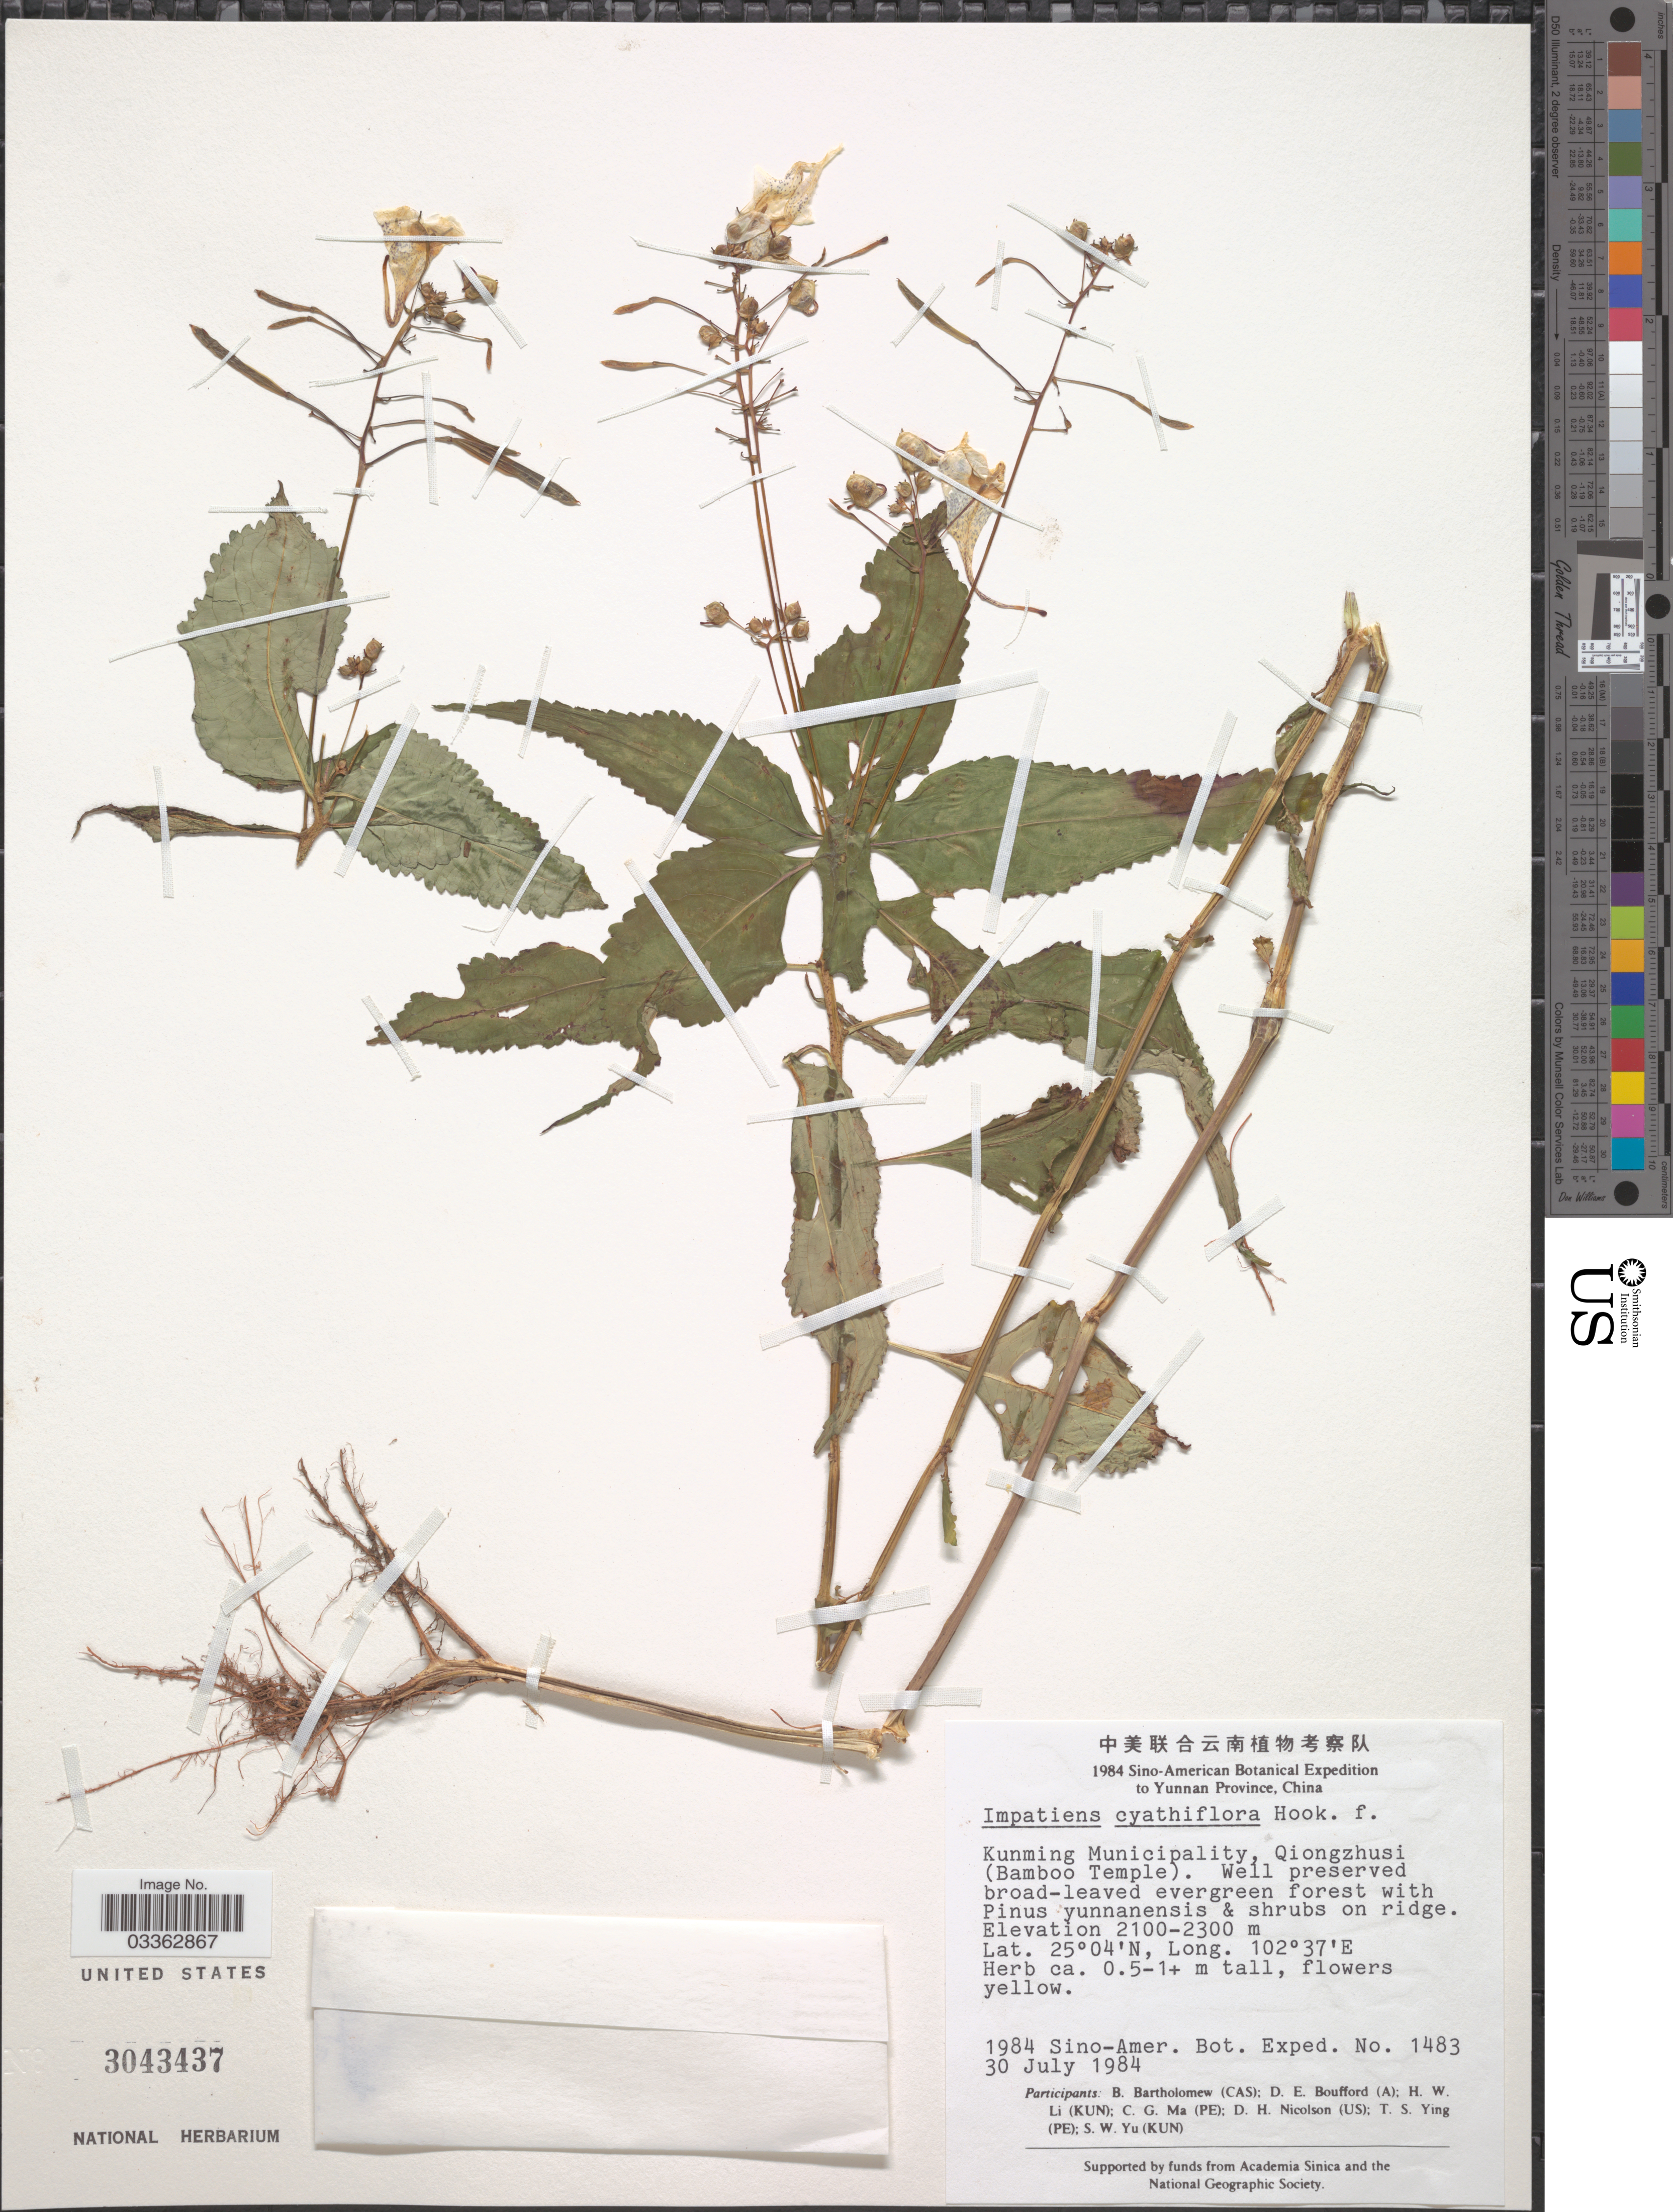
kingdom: Plantae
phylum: Tracheophyta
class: Magnoliopsida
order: Ericales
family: Balsaminaceae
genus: Impatiens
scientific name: Impatiens cyathiflora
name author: Hook. f.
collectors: Sino-Amer. Bot. Exped. 1984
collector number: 1483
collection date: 1984-07-30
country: China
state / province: Yunnan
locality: Kunming Municipality, Qiongzhusi (Bamboo Temple).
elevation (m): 2100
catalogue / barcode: US 3043437